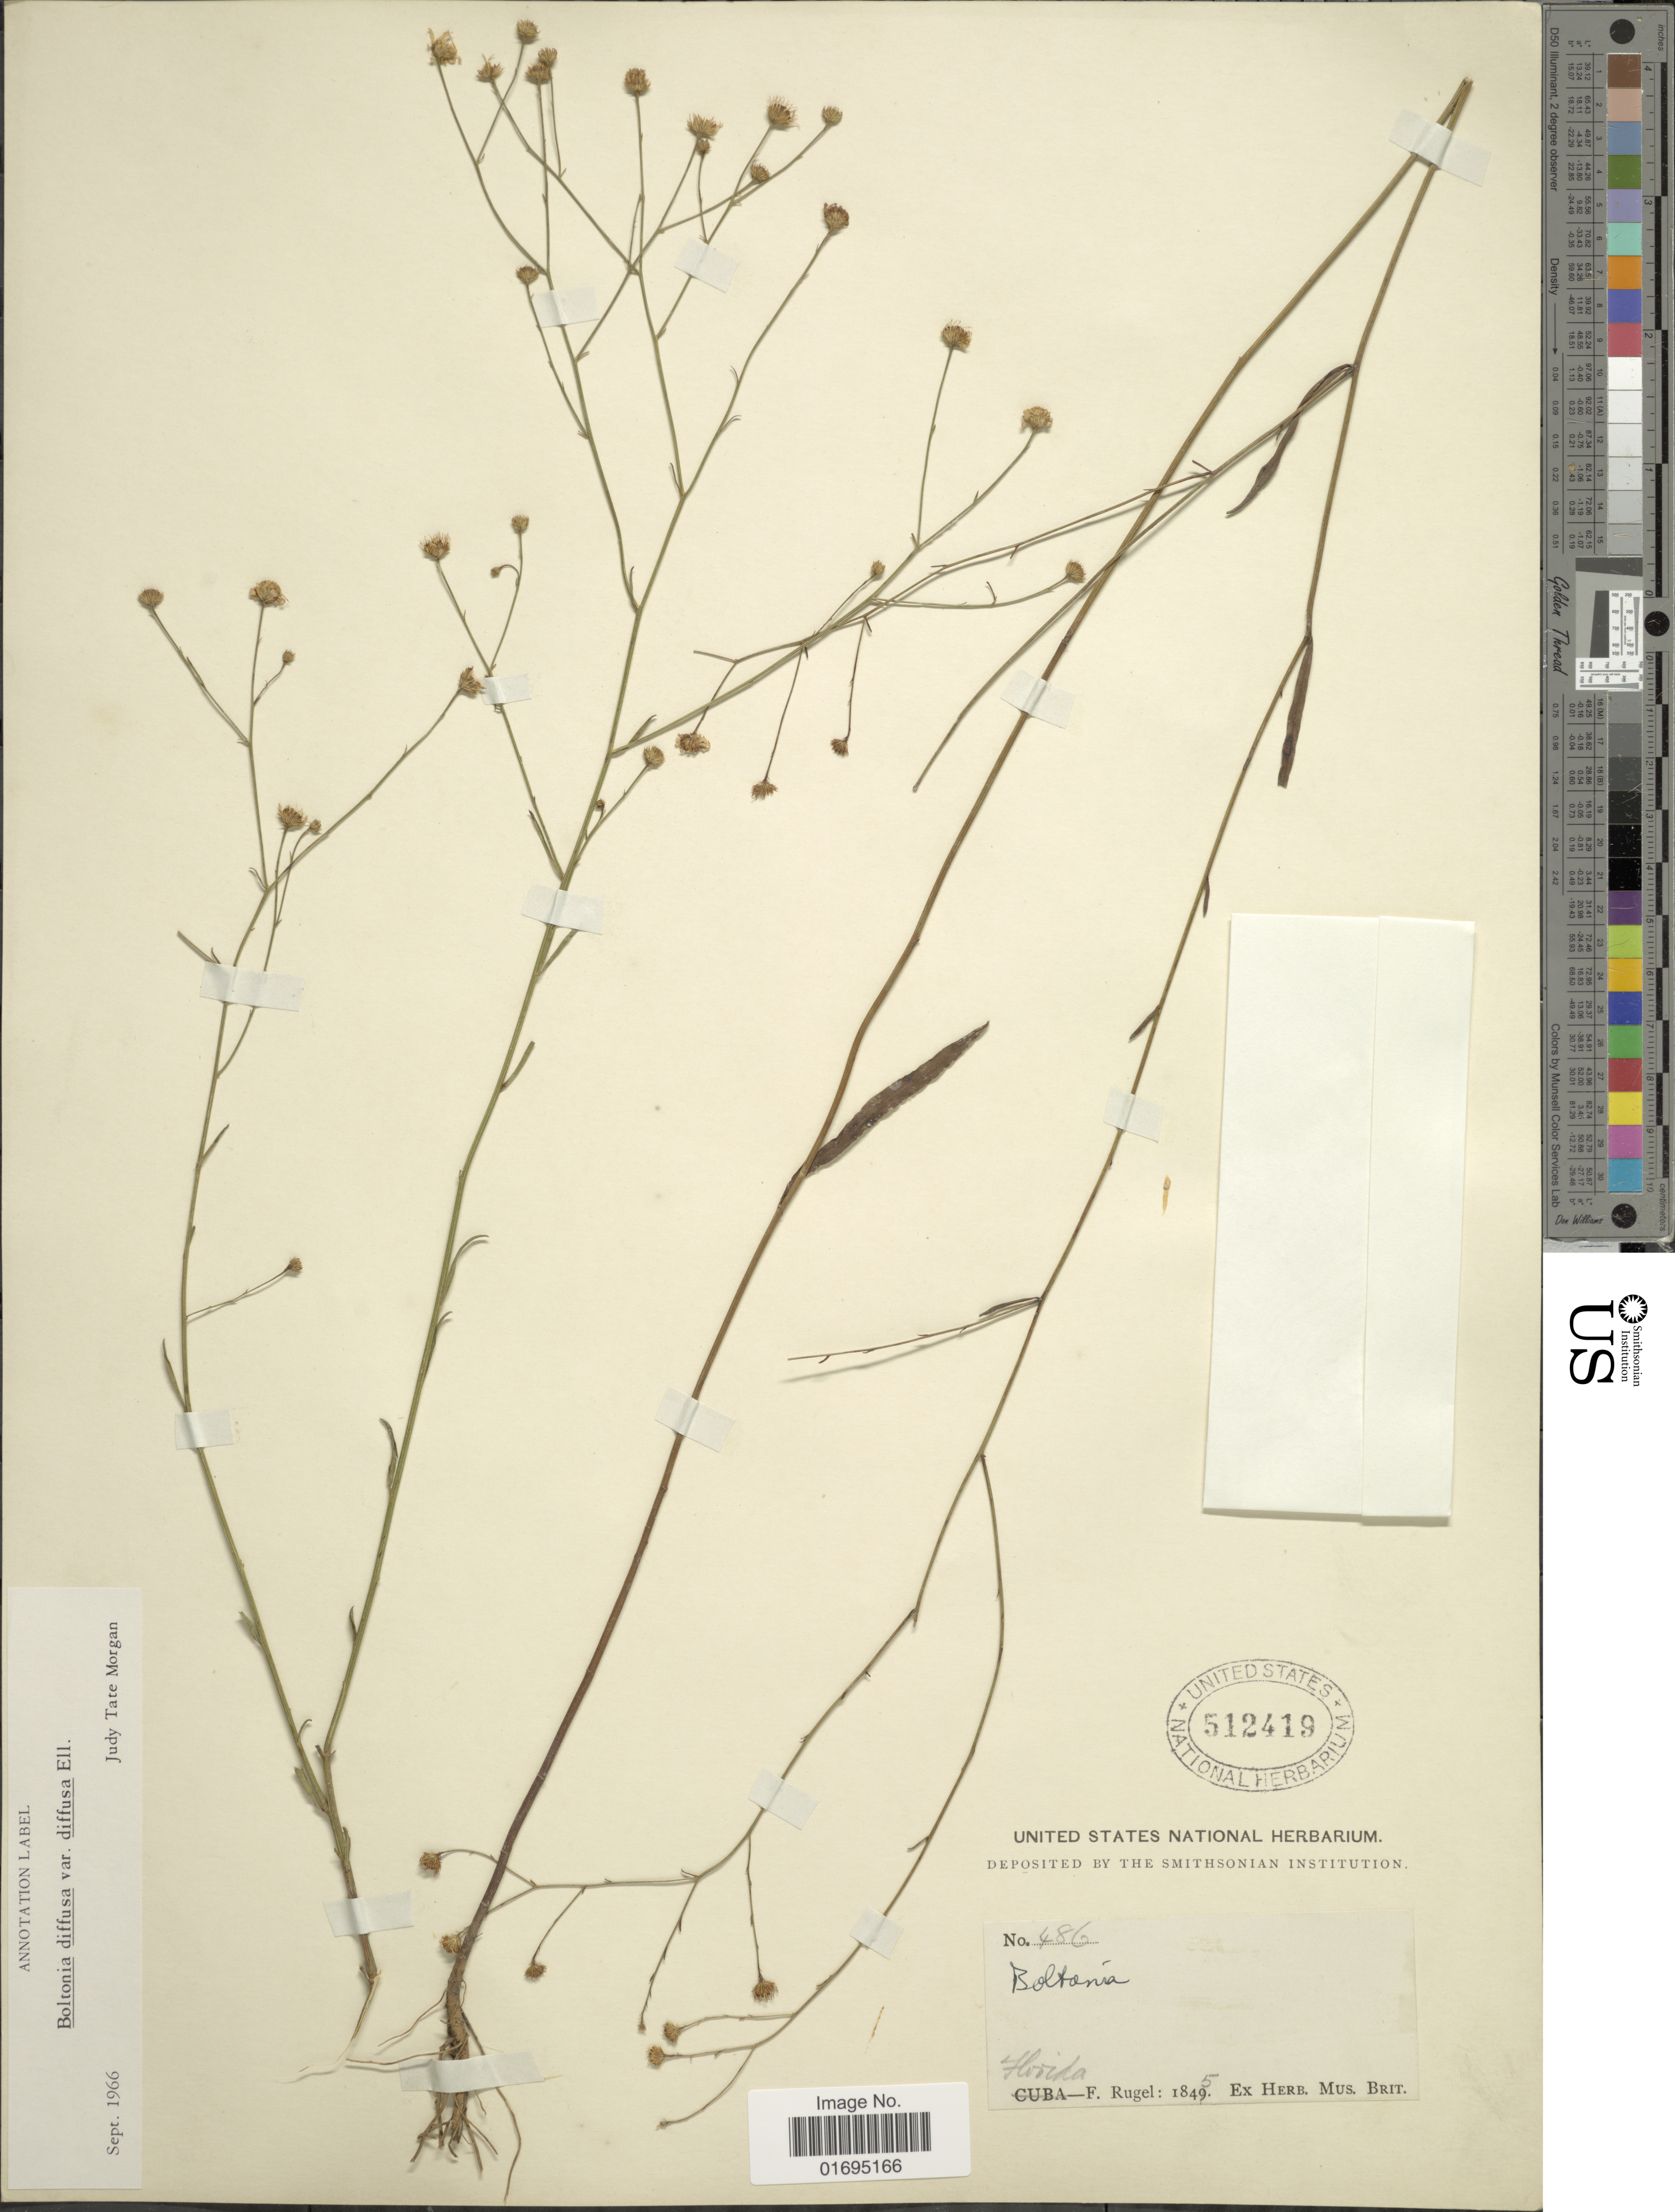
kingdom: Plantae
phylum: Tracheophyta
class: Magnoliopsida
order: Asterales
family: Asteraceae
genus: Boltonia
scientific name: Boltonia diffusa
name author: Elliott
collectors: F. Rugel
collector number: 486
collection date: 1845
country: United States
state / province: Florida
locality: Florida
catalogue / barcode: US 512419